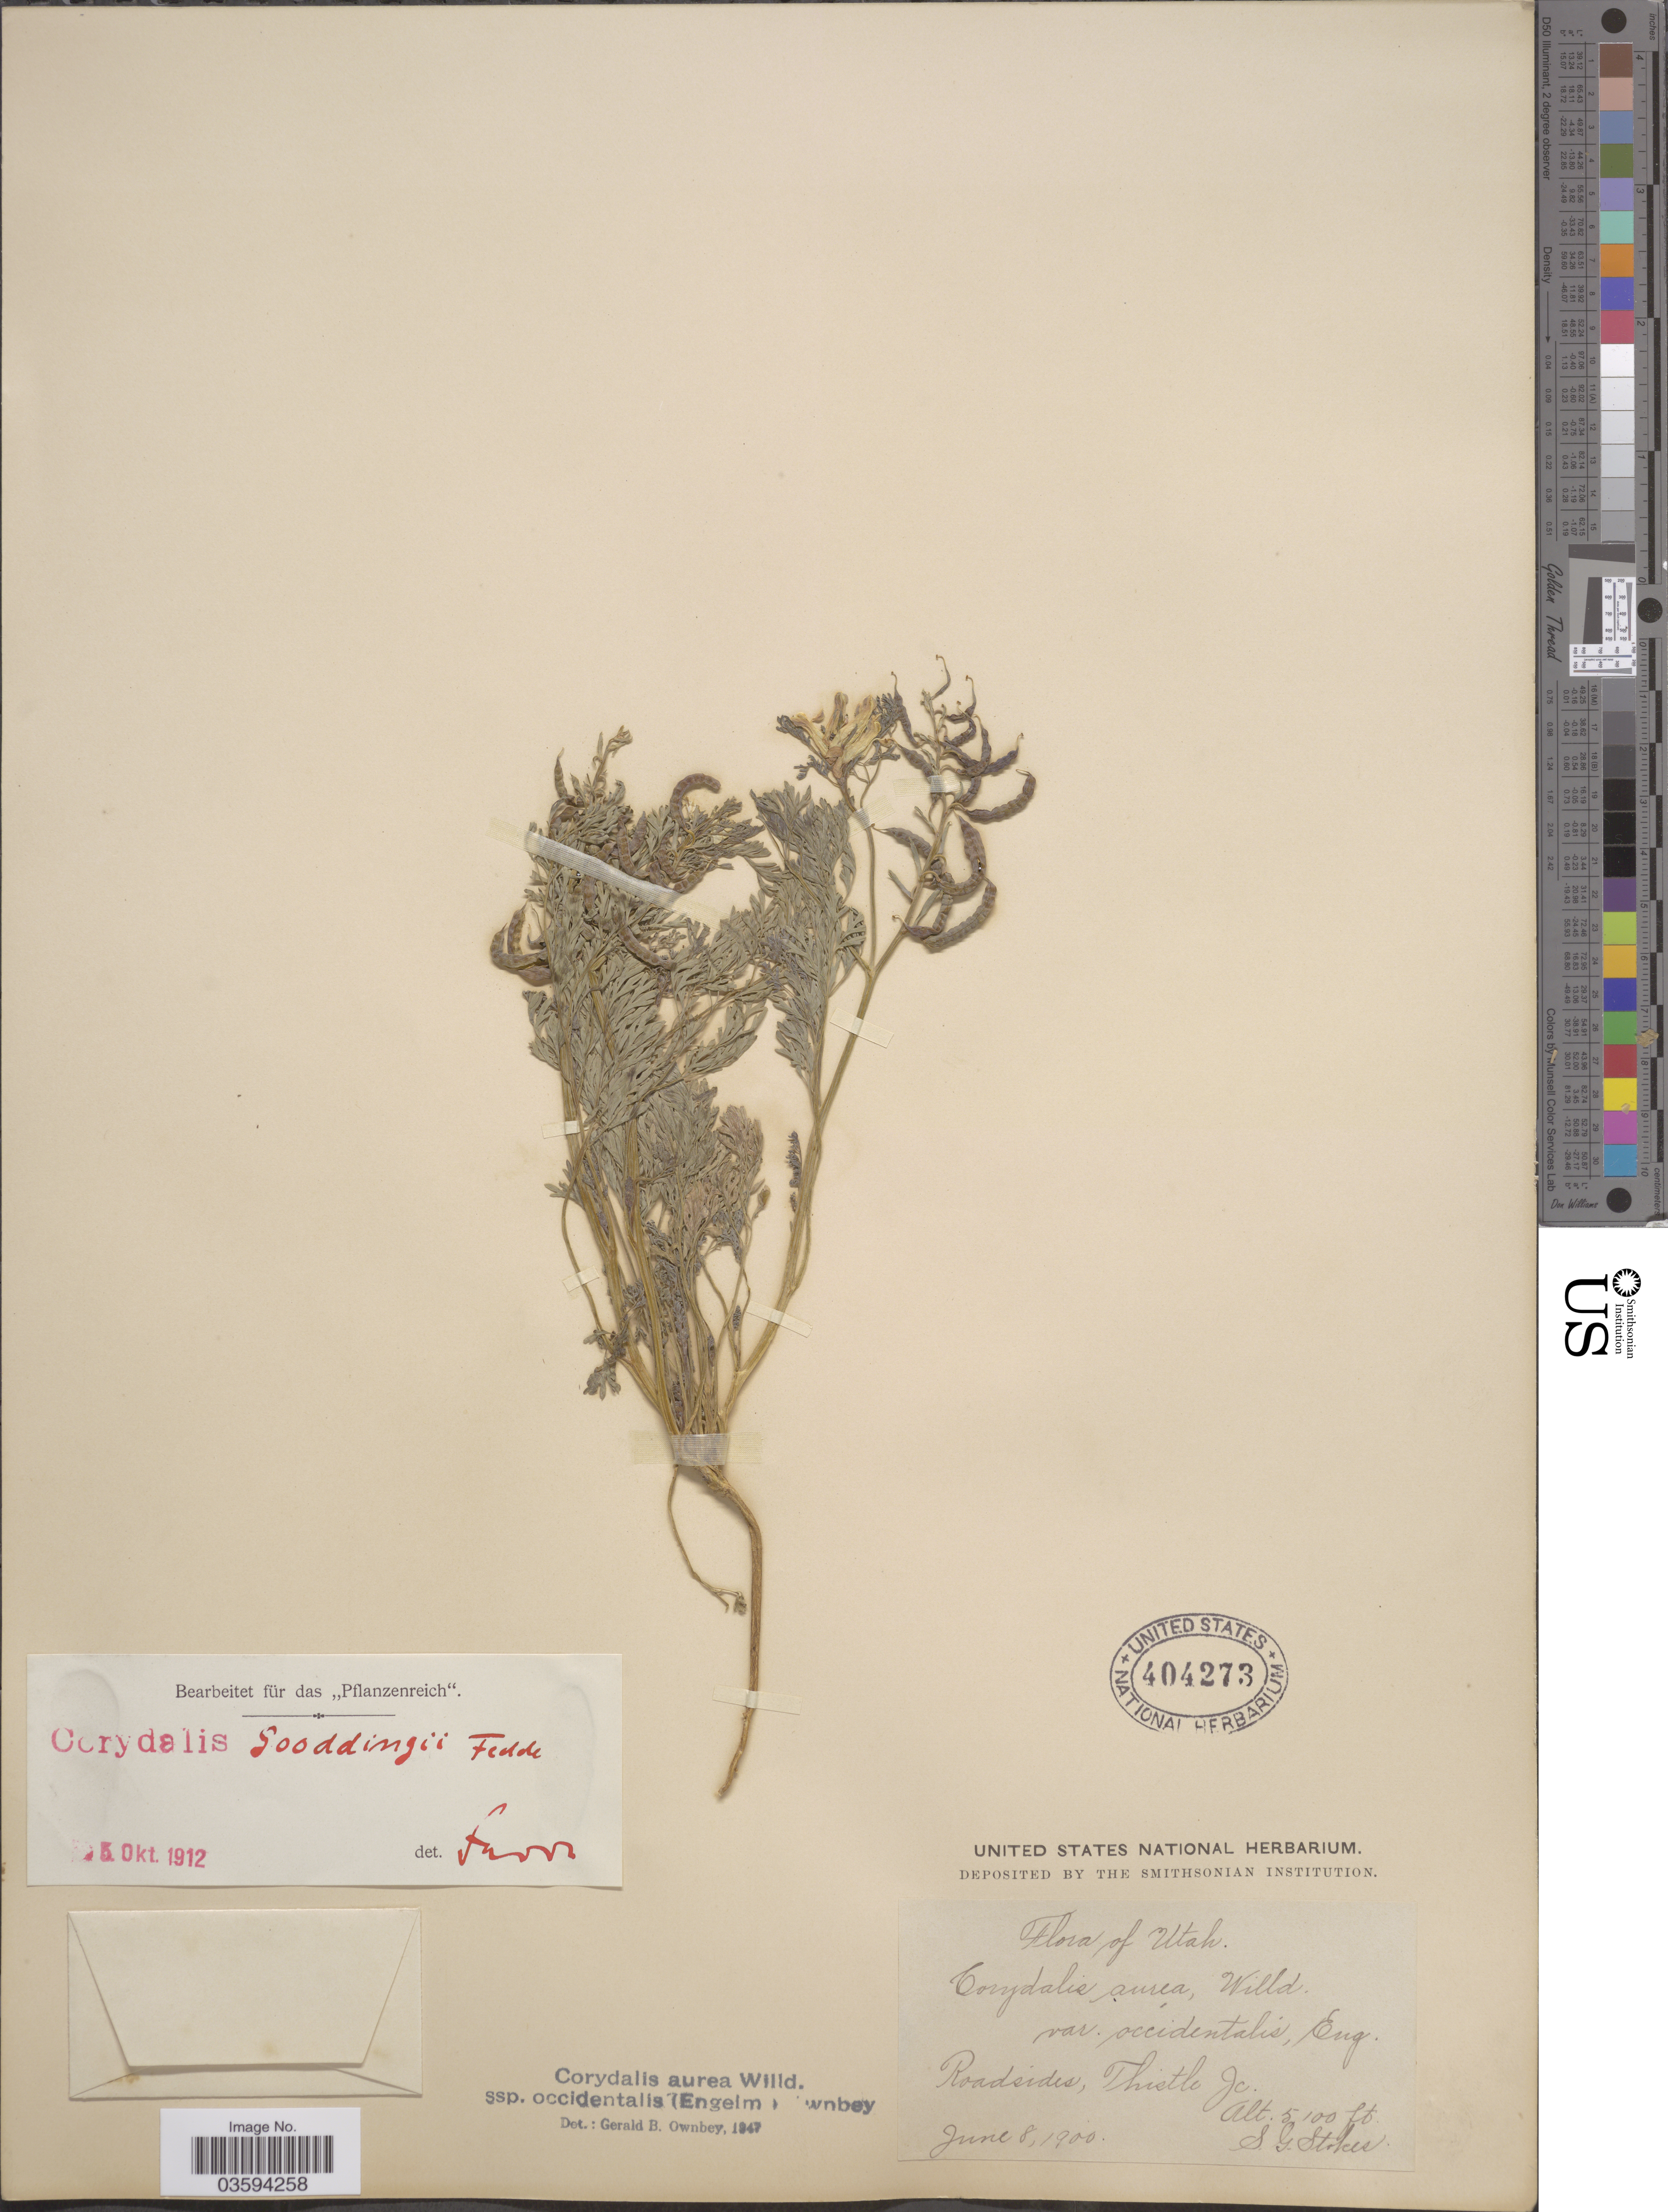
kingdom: Plantae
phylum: Tracheophyta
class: Magnoliopsida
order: Ranunculales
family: Papaveraceae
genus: Corydalis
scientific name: Corydalis aurea subsp. occidentalis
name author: Willd.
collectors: S. G. Stokes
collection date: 1900-06-08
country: United States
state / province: Utah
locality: Roadsides, Thistle Jc.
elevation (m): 1554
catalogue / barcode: US 404273